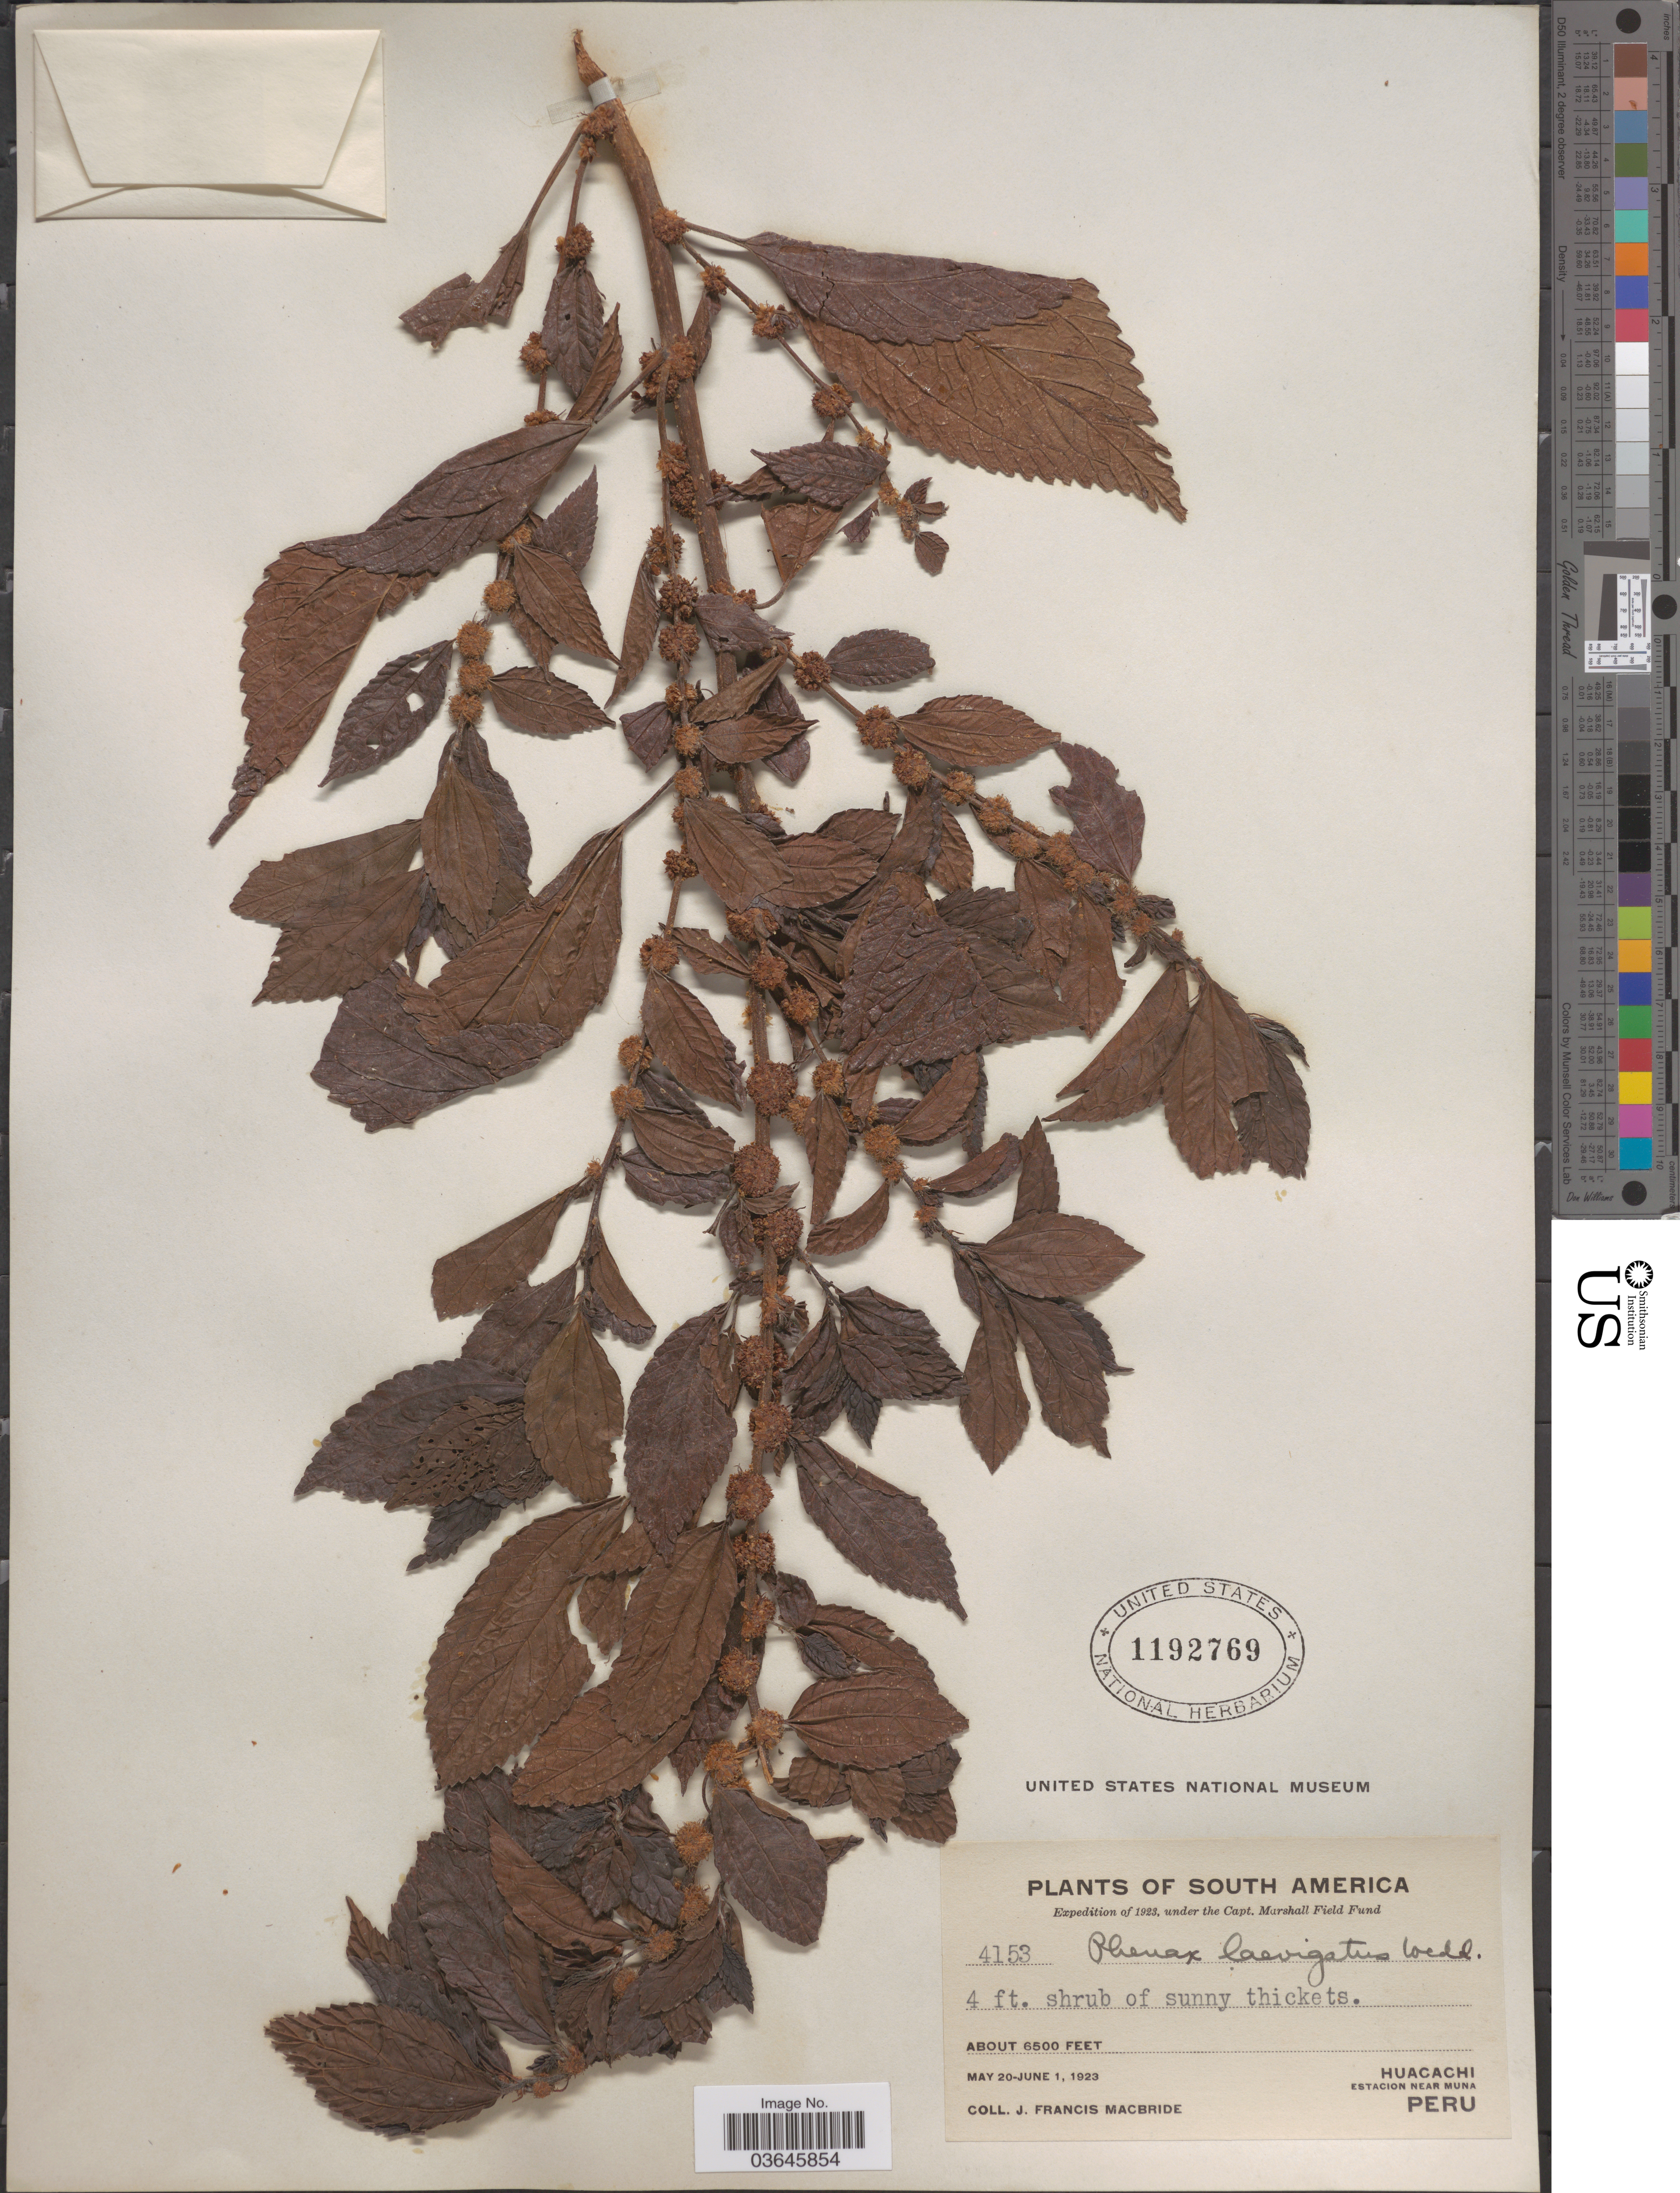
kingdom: Plantae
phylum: Tracheophyta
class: Magnoliopsida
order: Rosales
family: Urticaceae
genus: Phenax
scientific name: Phenax laevigatus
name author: Wedd.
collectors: J. F. Macbride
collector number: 4153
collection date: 1923-05-20/1923-06-01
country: Peru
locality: Huacachi, Estacion near Muna.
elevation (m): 1981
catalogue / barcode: US 1192769